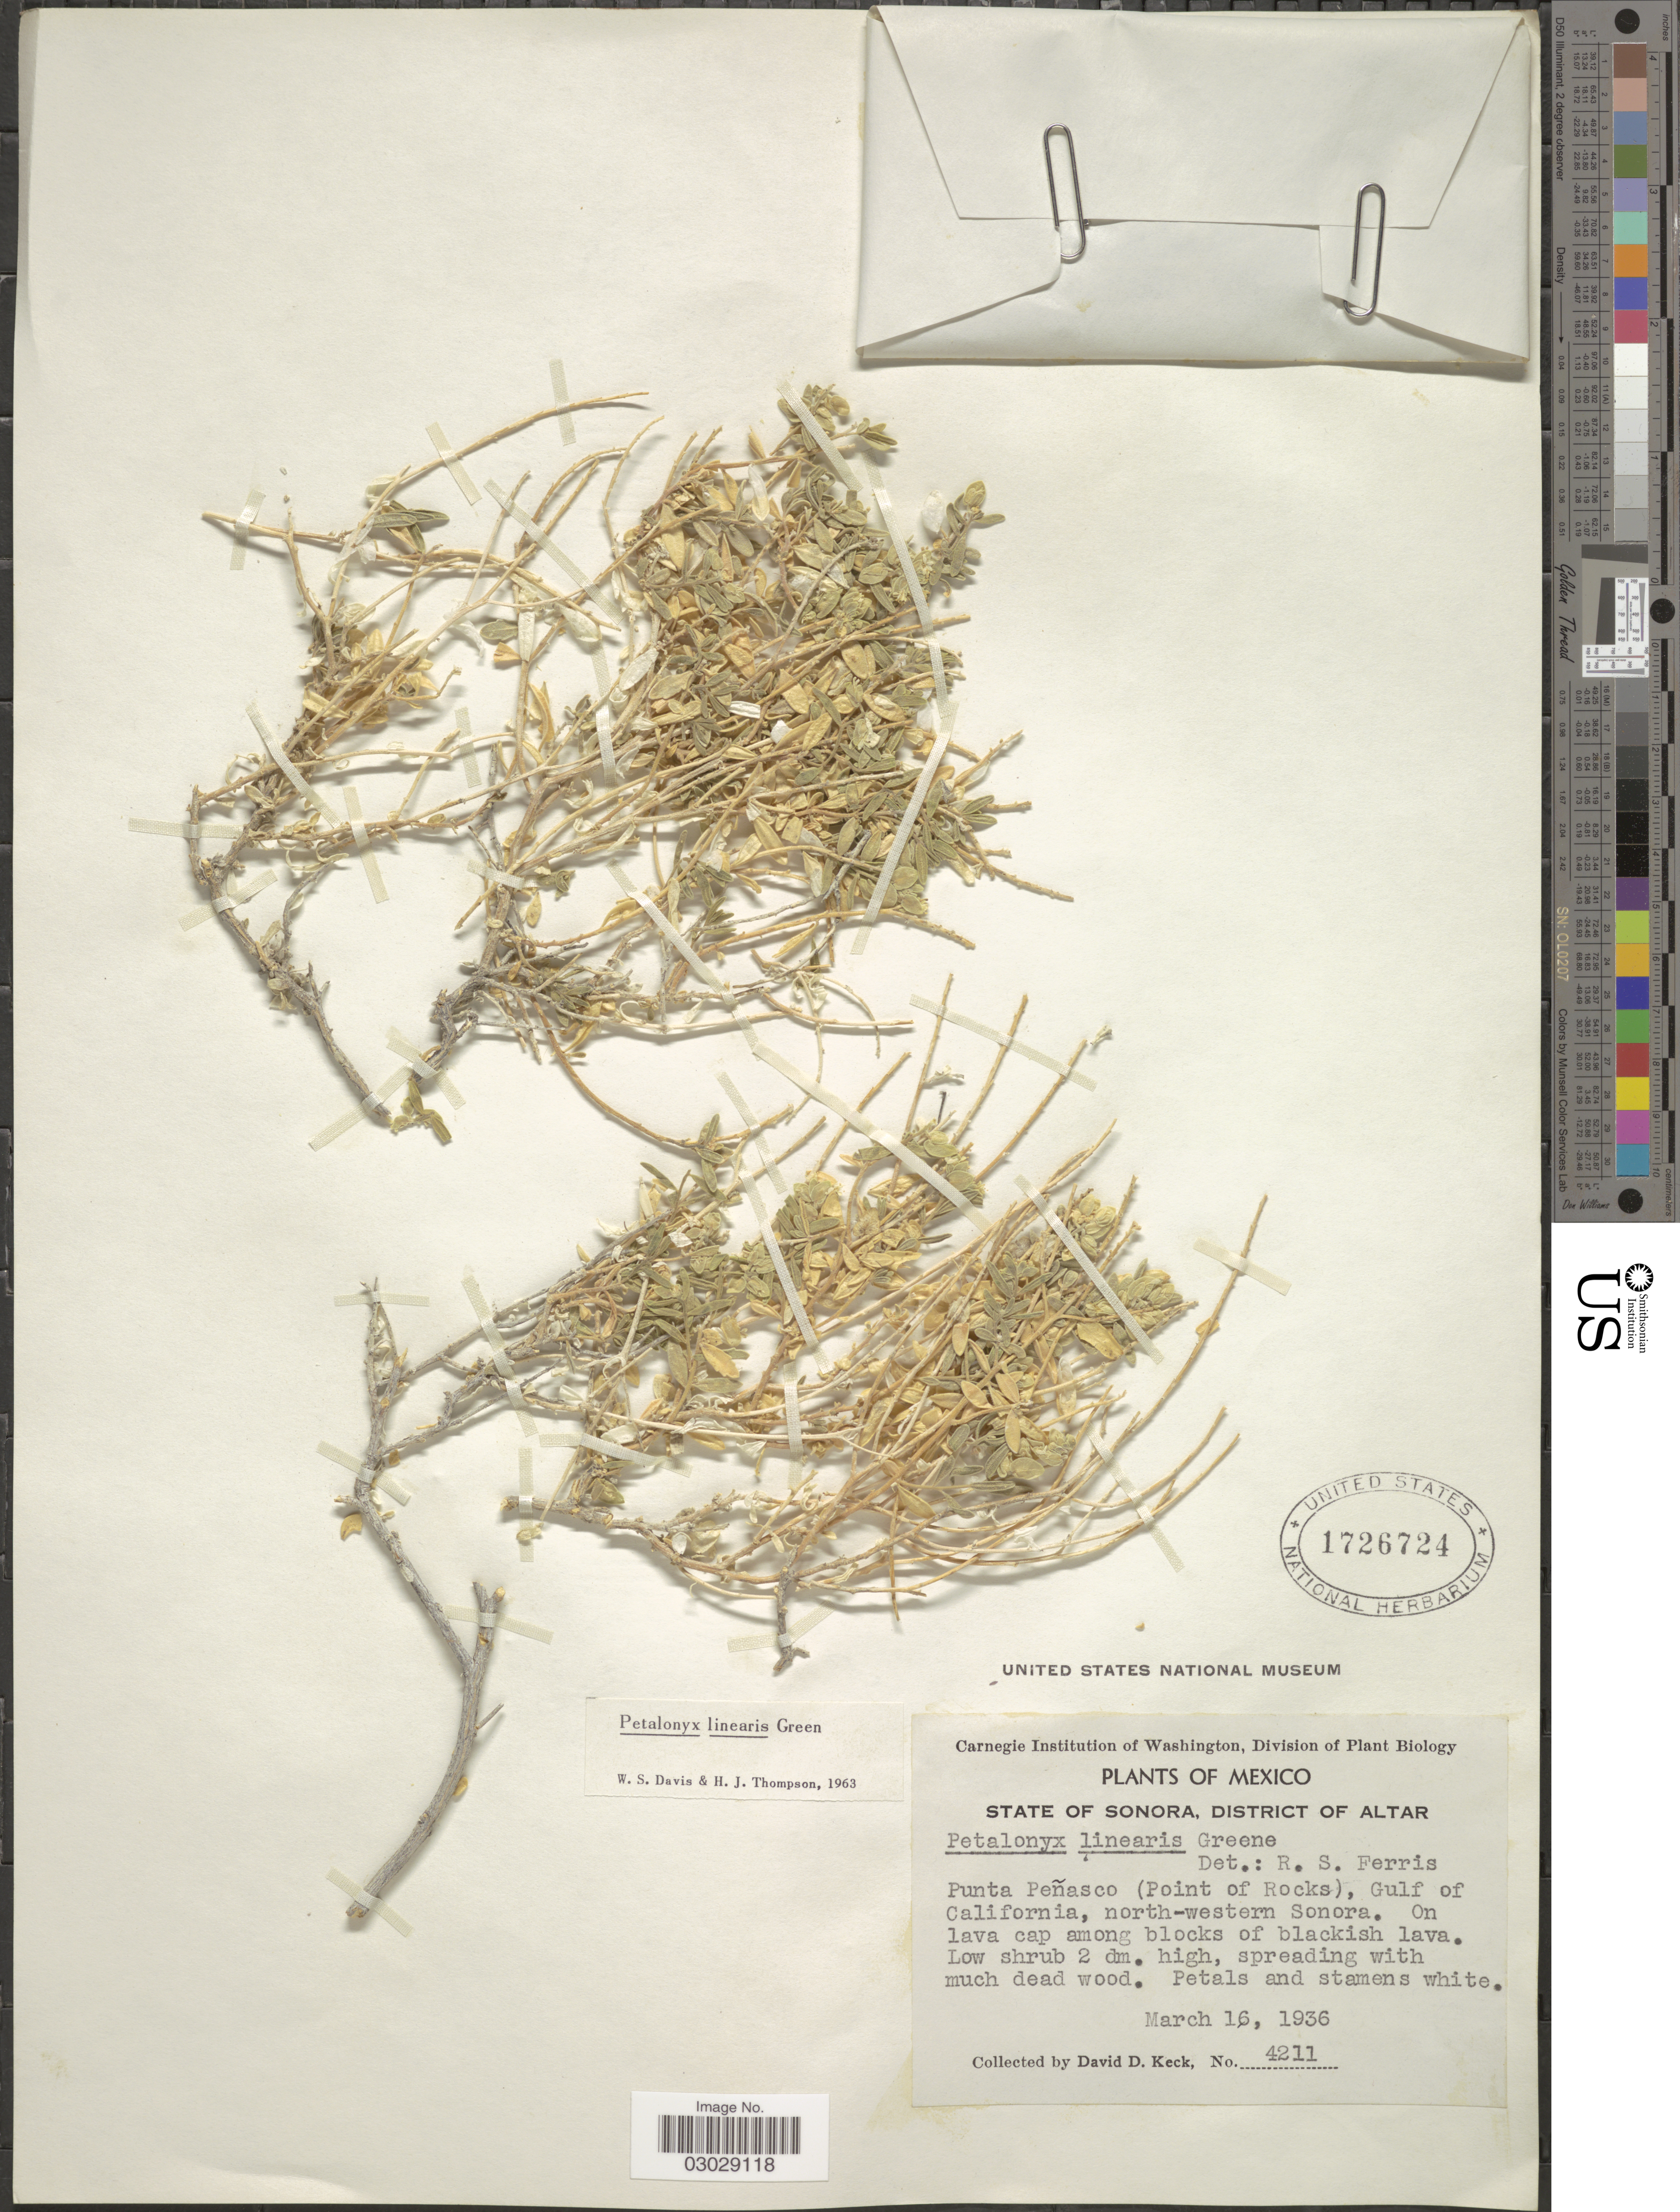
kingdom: Plantae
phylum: Tracheophyta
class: Magnoliopsida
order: Cornales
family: Loasaceae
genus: Petalonyx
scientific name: Petalonyx linearis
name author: Green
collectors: D. D. Keck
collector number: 4211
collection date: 1936-03-16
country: Mexico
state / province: Sonora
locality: District of Altar. Punta Peñasco (Point of Rocks), Gulf of California, north-western Sonora.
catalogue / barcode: US 1726724